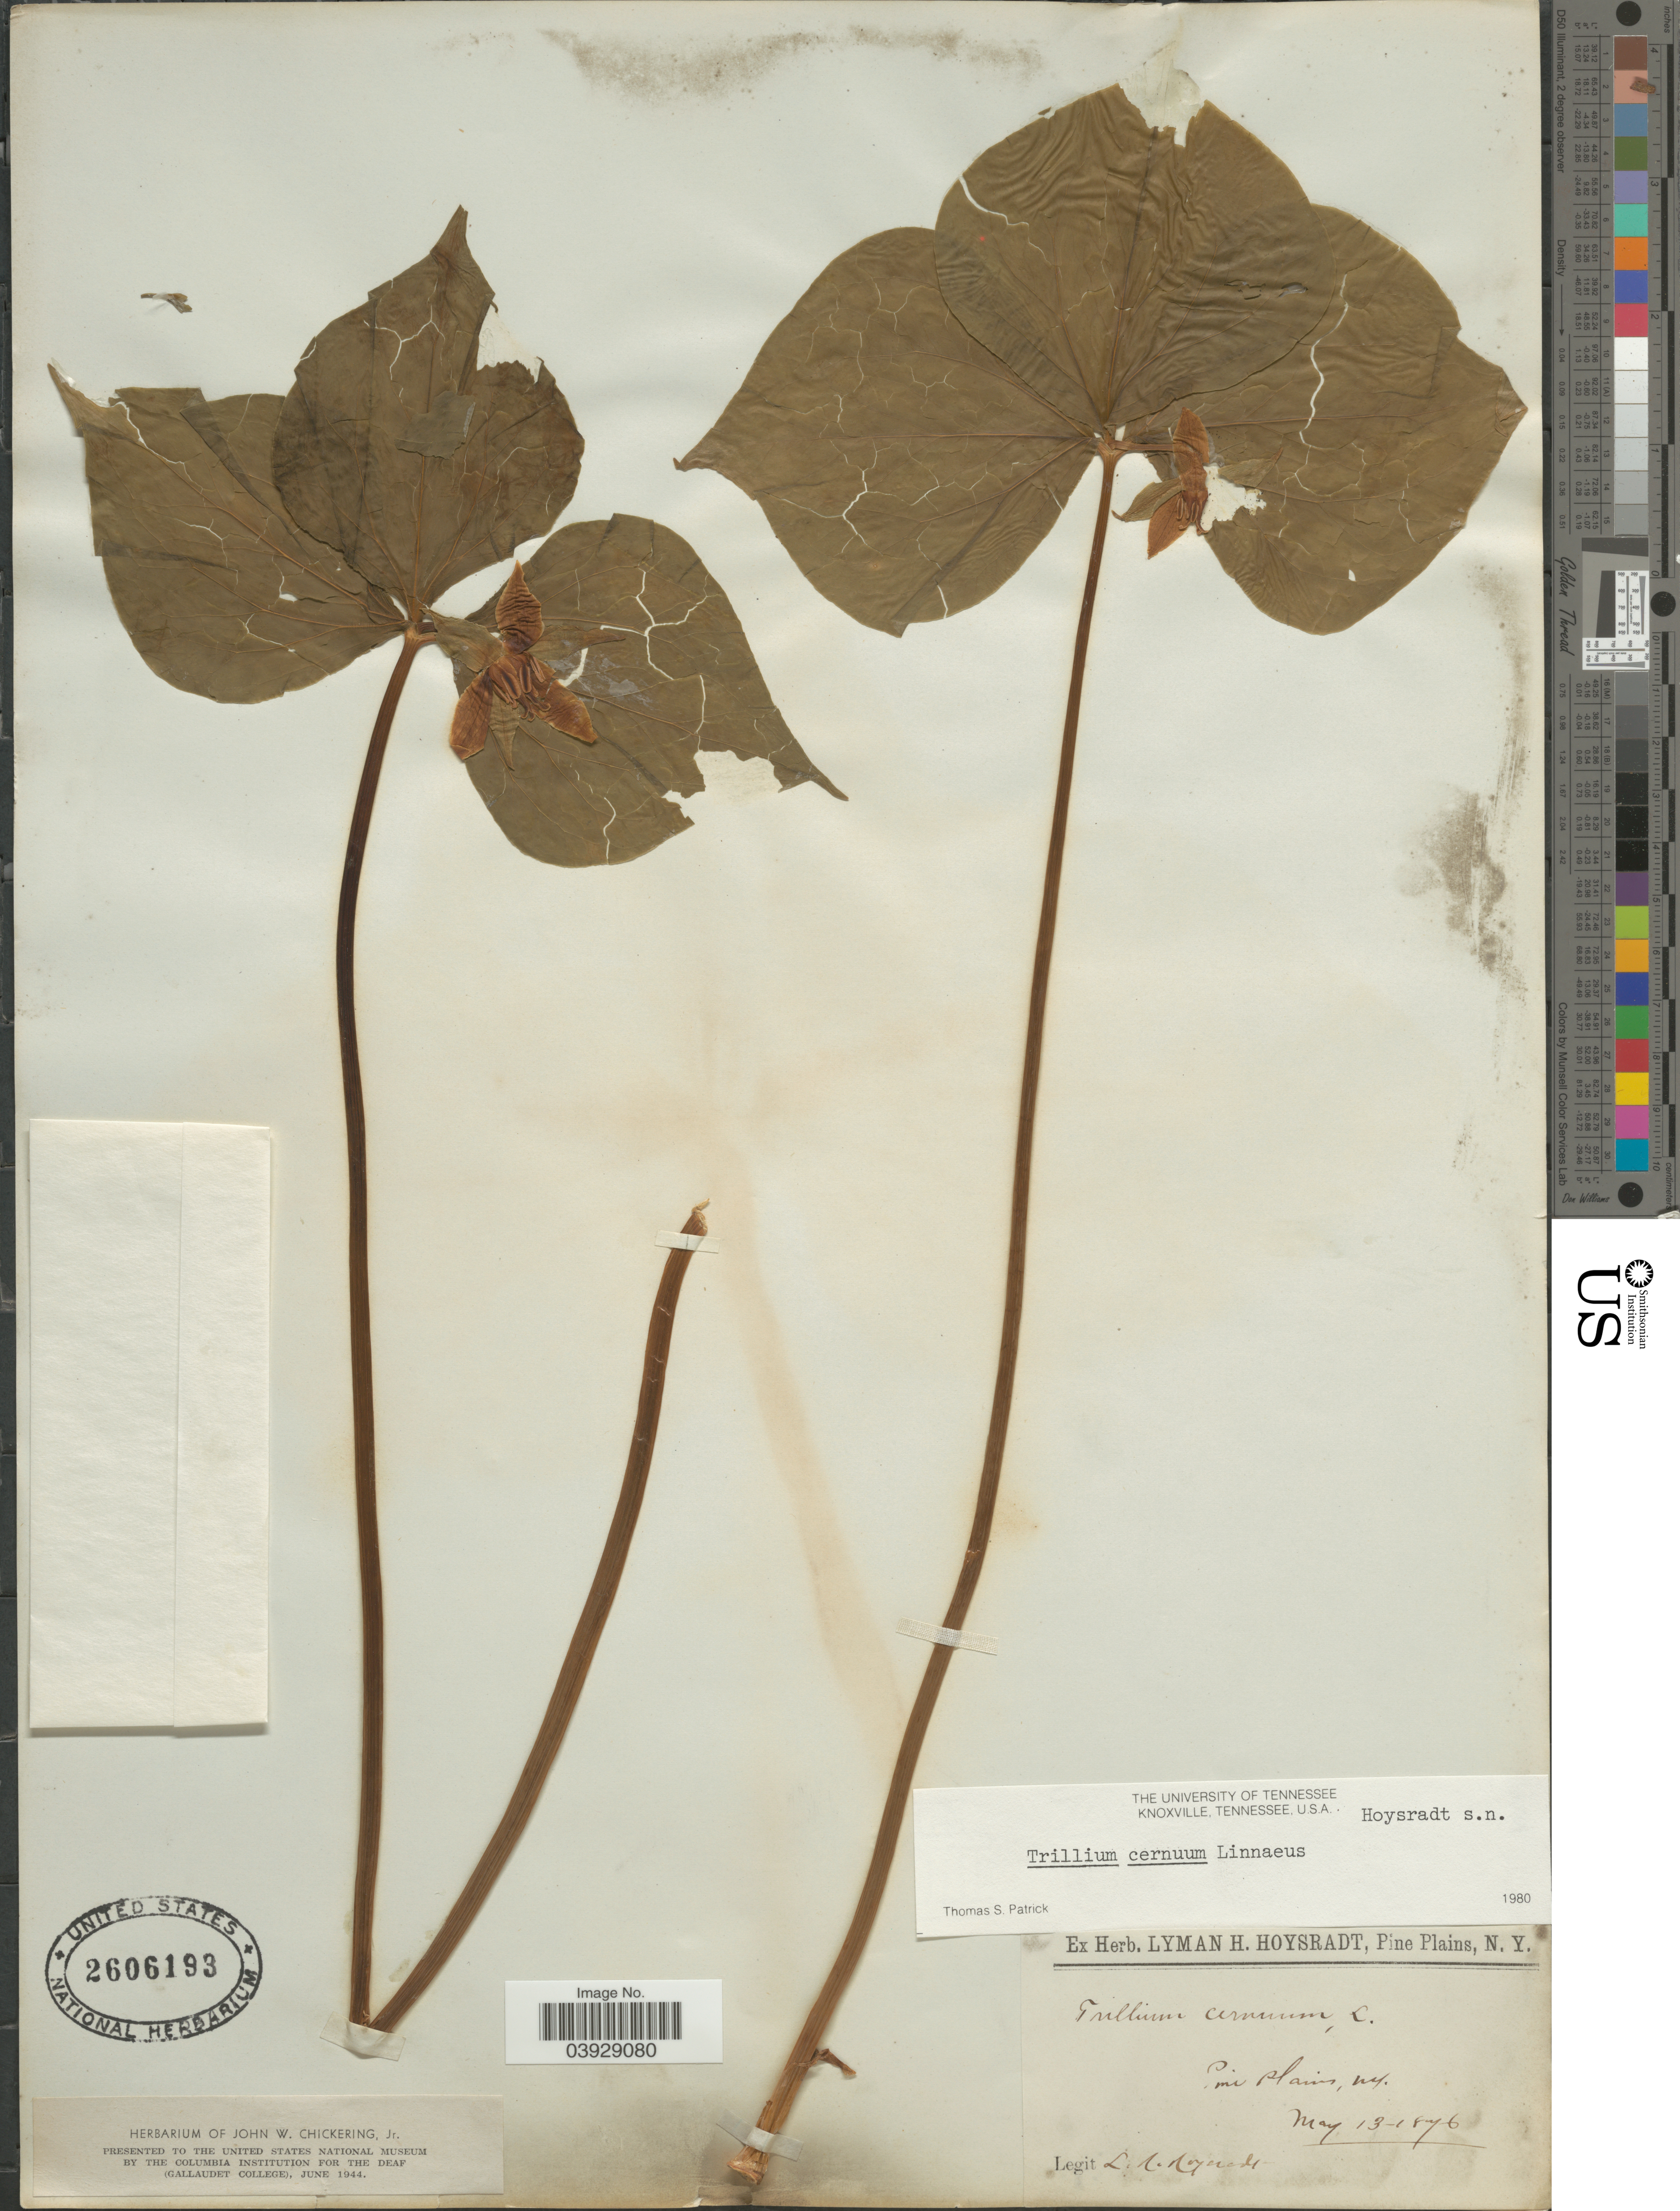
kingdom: Plantae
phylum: Tracheophyta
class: Liliopsida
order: Liliales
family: Melanthiaceae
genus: Trillium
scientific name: Trillium cernuum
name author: L.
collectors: L. Hoysradt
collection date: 1876-05-13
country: United States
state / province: New York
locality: Pine Plains.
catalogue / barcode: US 2606193